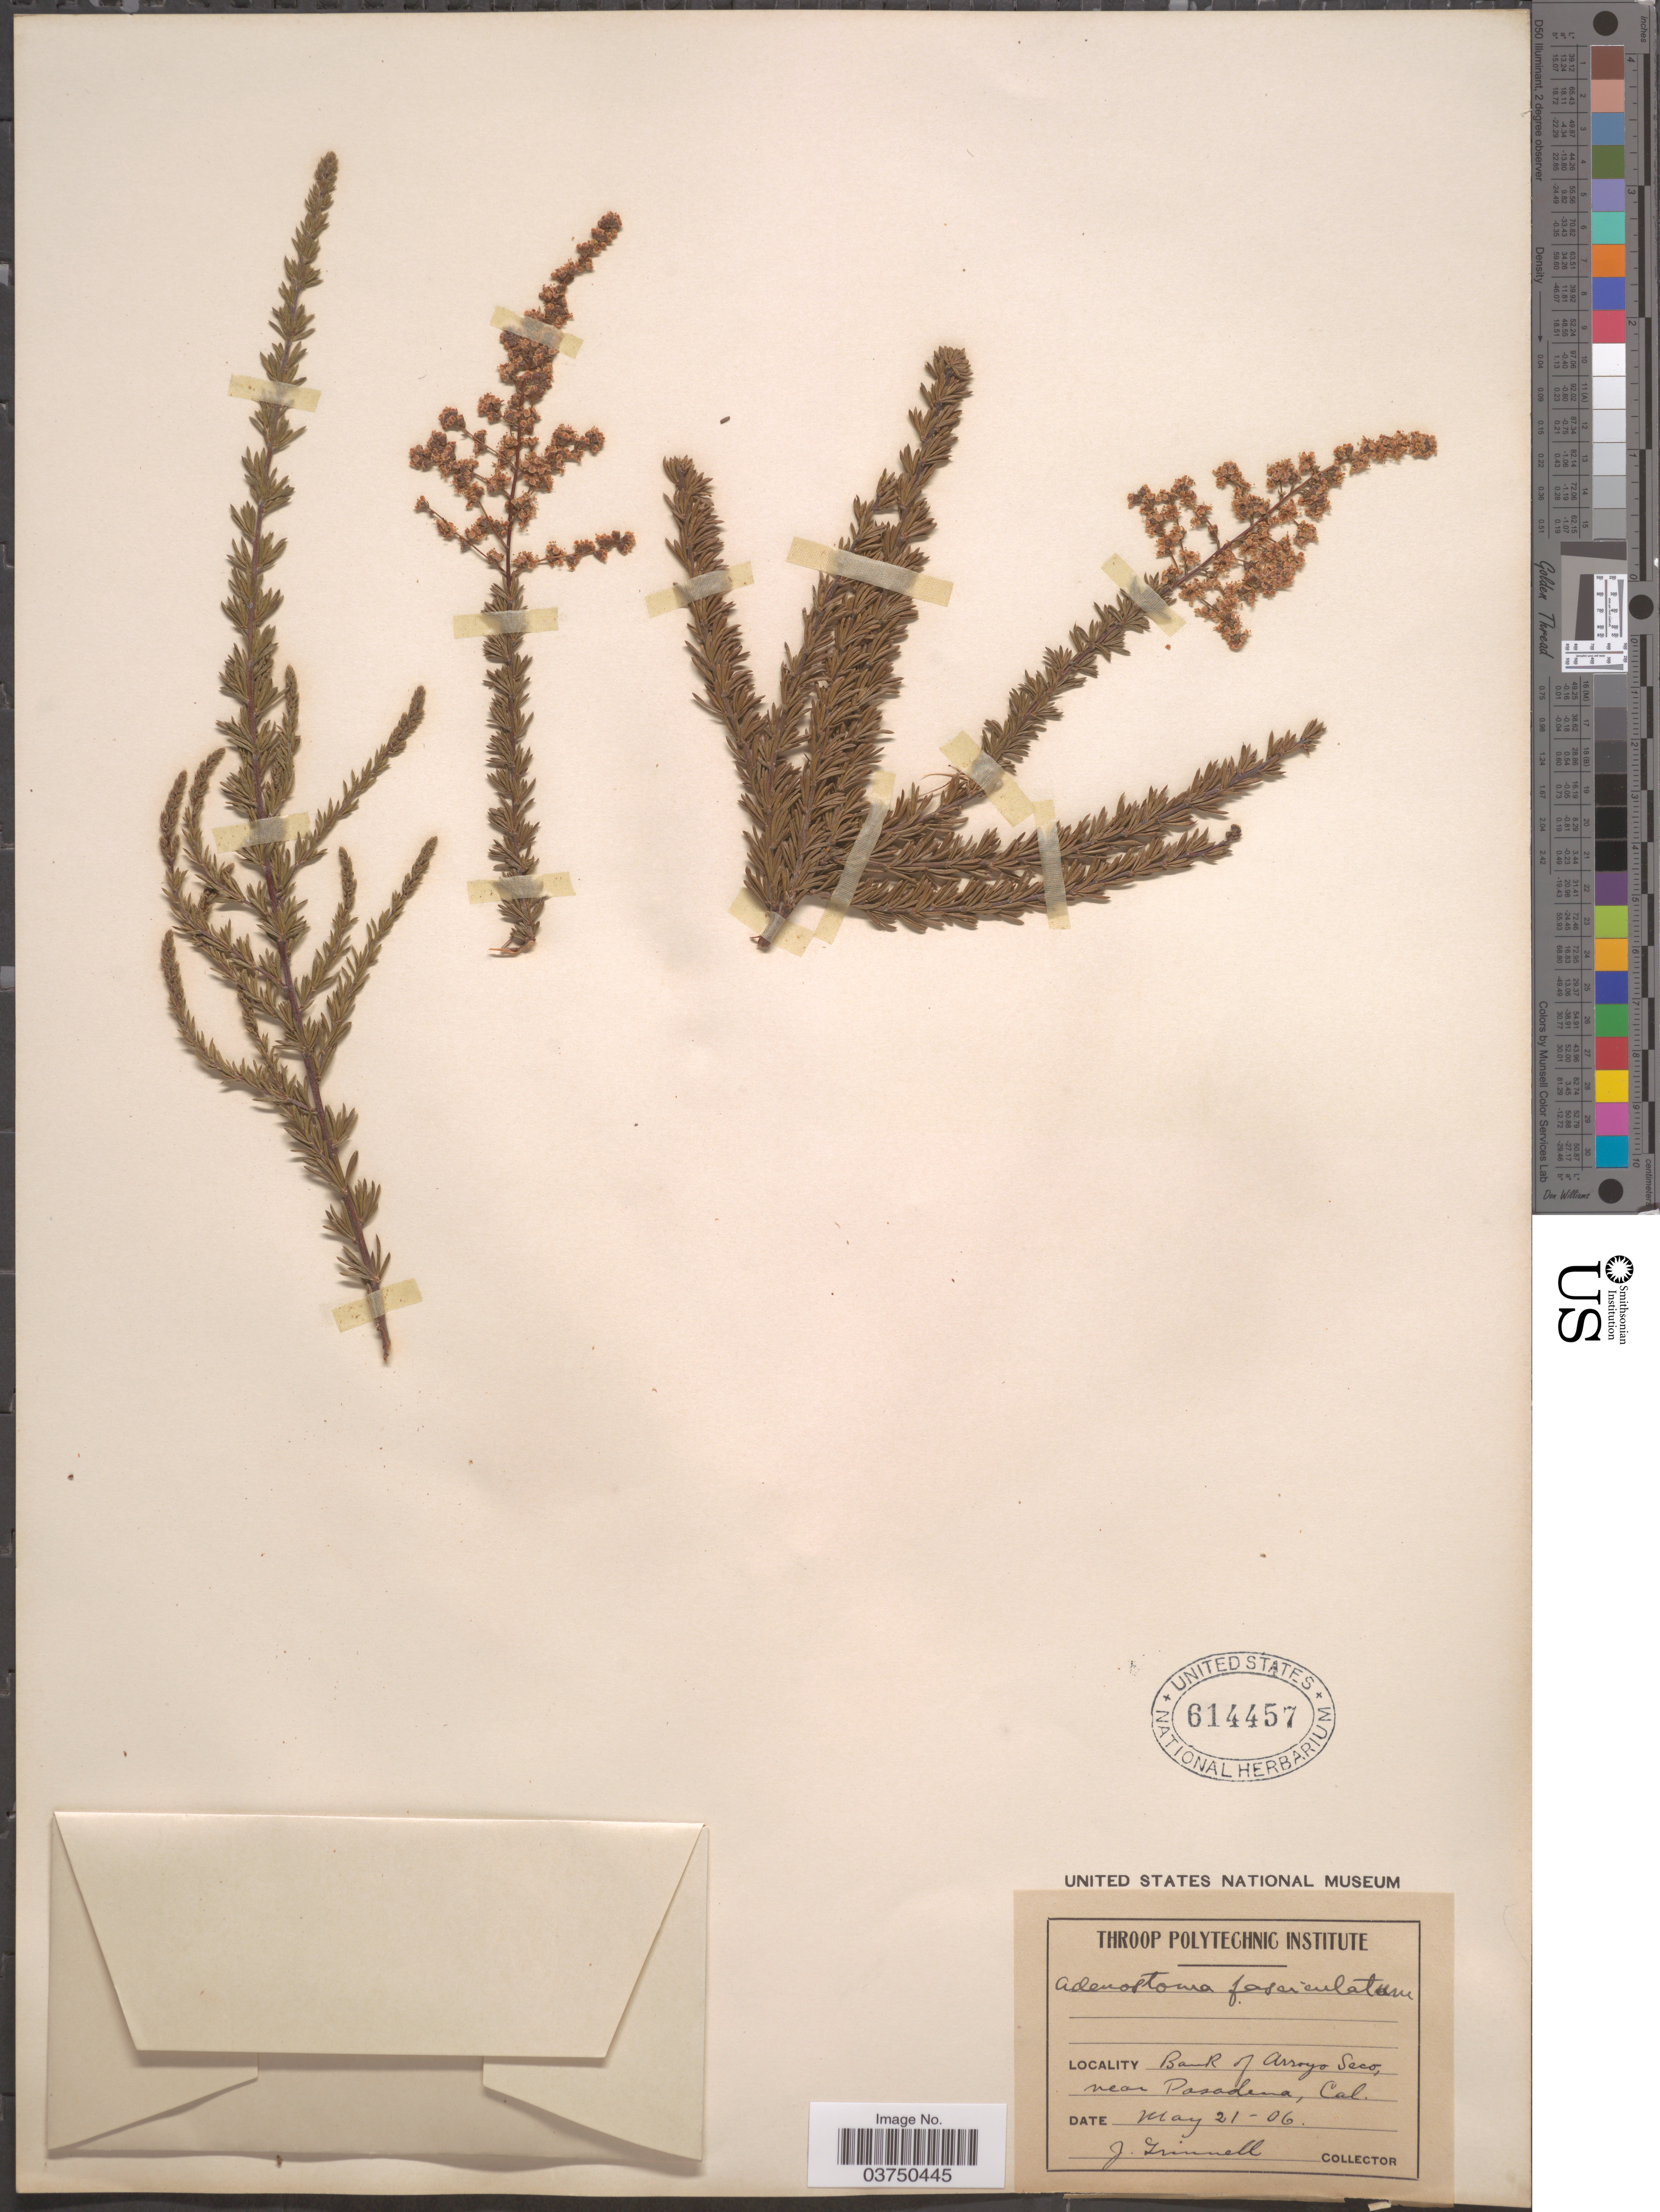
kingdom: Plantae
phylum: Tracheophyta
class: Magnoliopsida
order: Rosales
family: Rosaceae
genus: Adenostoma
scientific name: Adenostoma fasciculatum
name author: Hook. & Arn.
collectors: J. Grinnell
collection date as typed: Transcribed d/m/y: 21/5/6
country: United States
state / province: California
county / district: Los Angeles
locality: Bank of Arroyo Seco, near Pasadena.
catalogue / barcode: US 614457